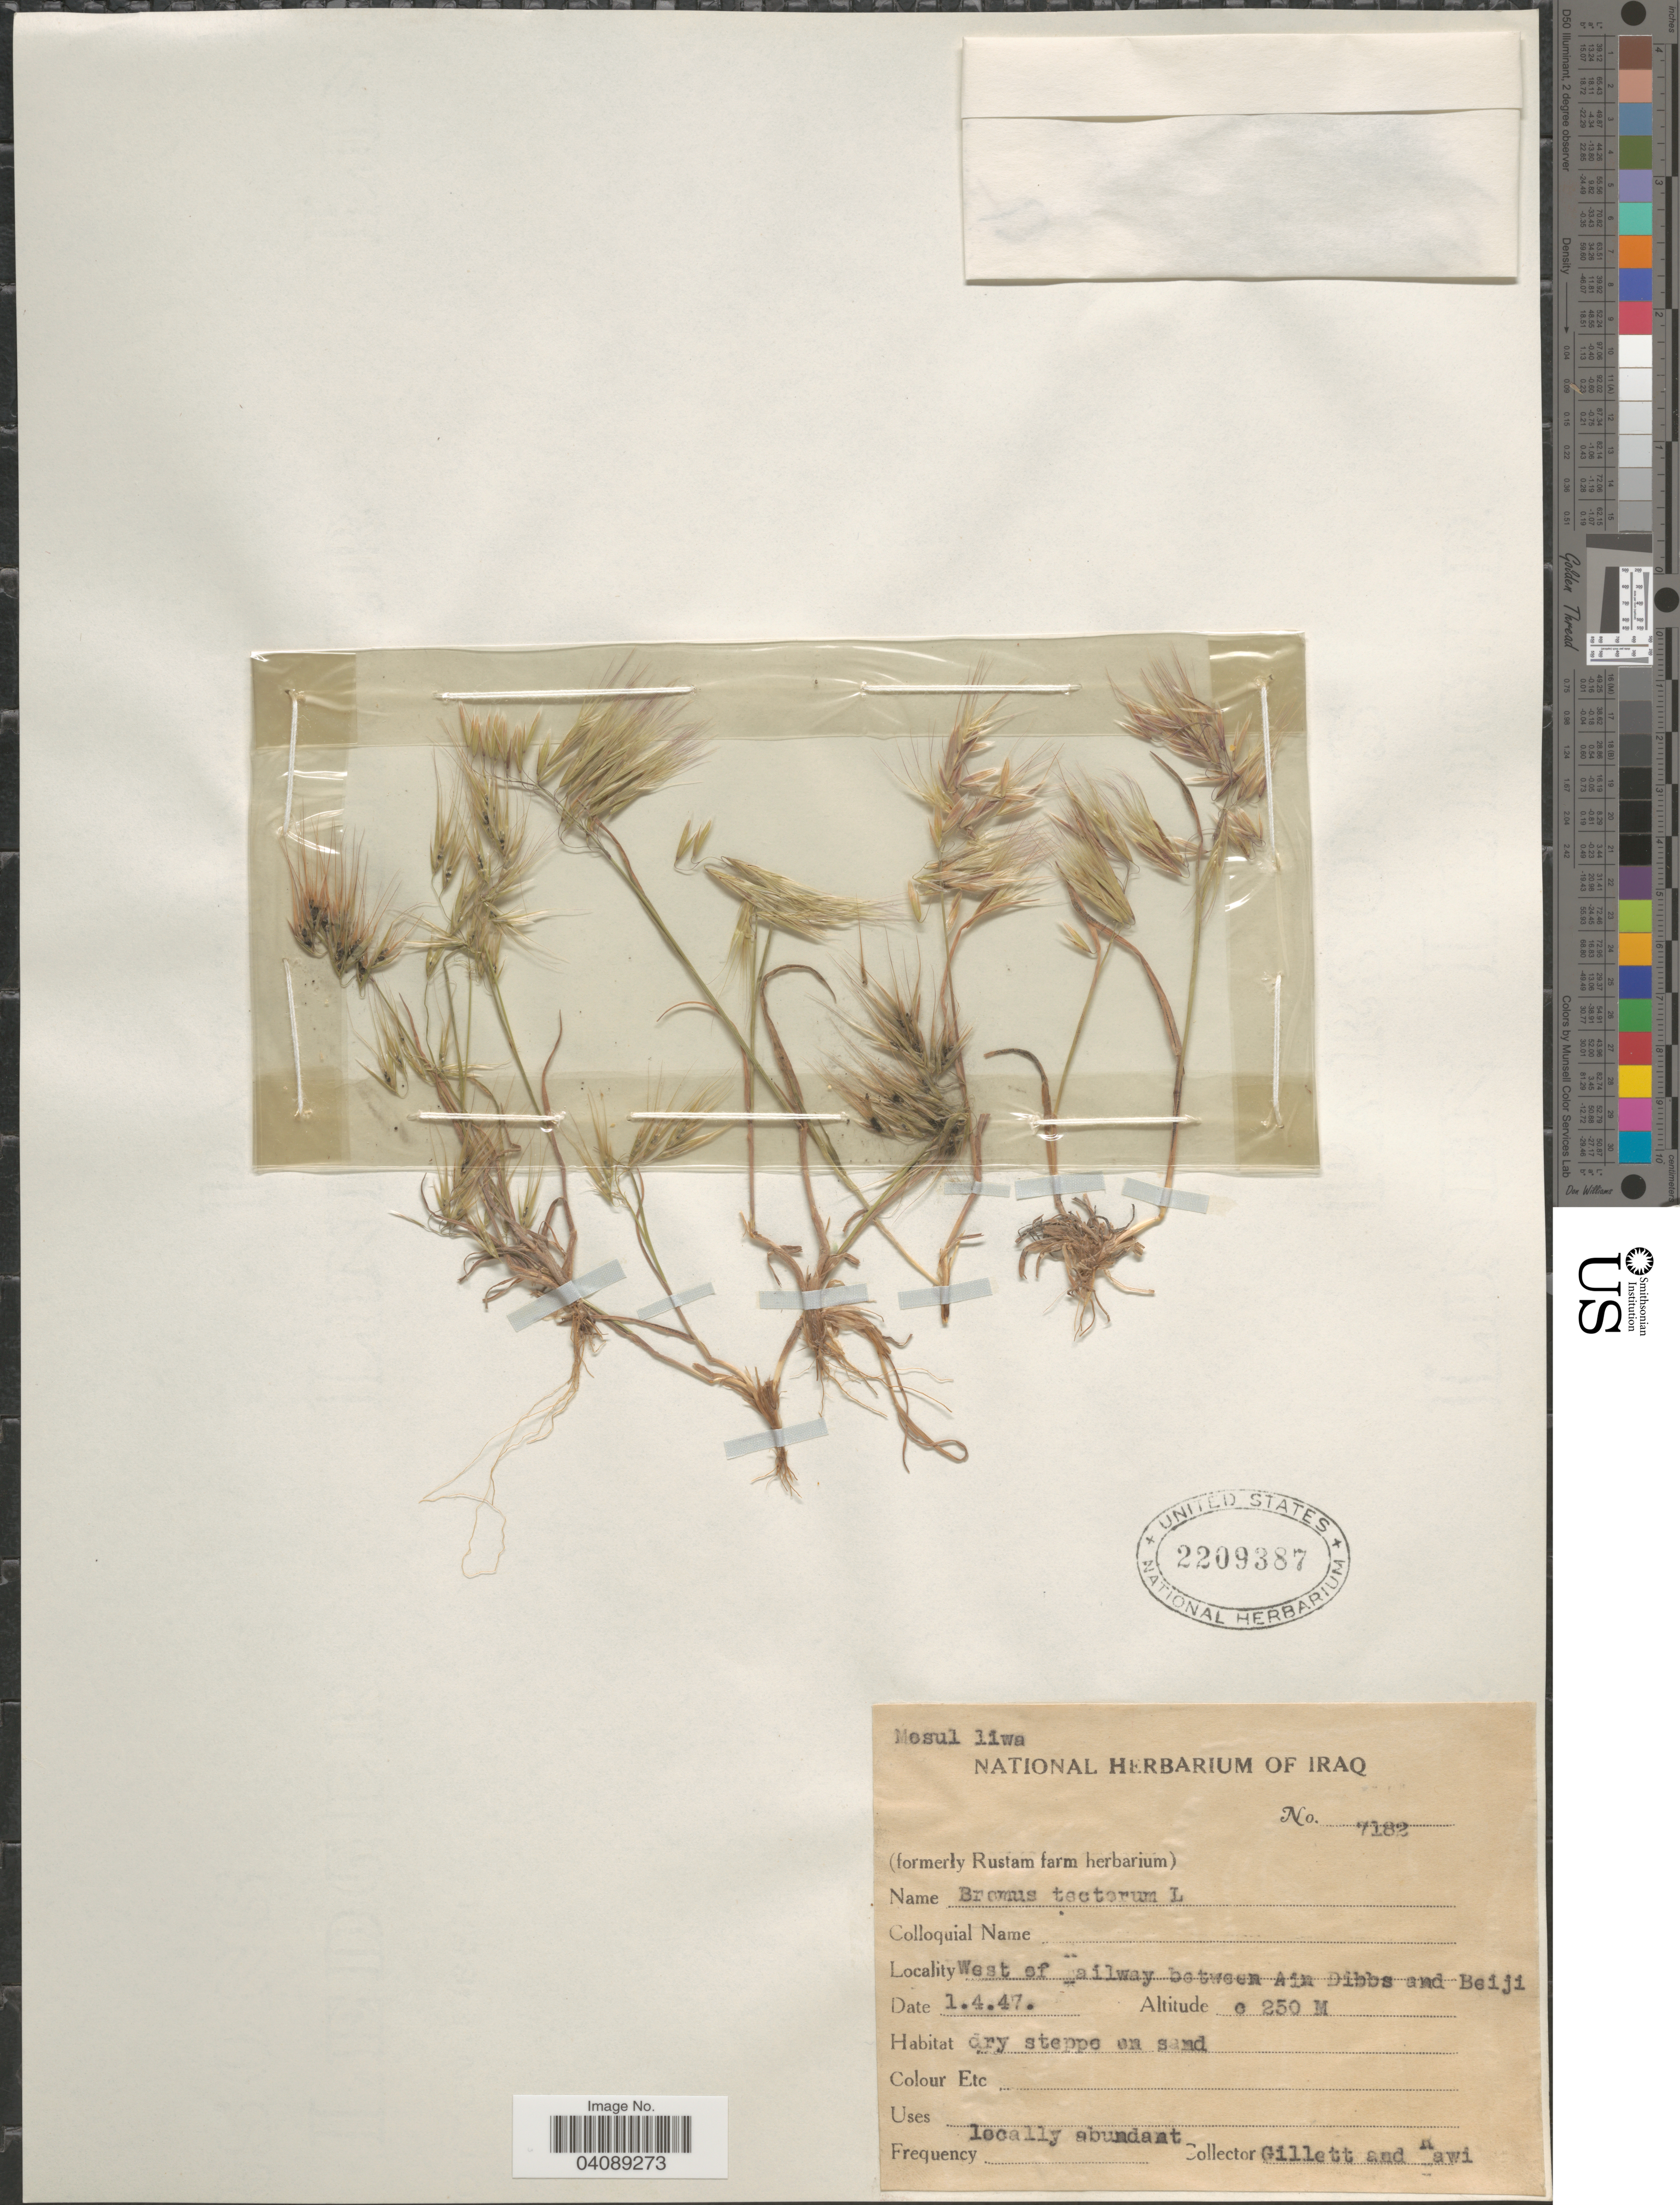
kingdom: Plantae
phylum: Tracheophyta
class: Liliopsida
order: Poales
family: Poaceae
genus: Bromus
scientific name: Bromus tectorum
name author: L.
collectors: Gillett, -- & -. Rawi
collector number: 7182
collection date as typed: Transcribed d/m/y: 1/4/47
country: Iraq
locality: Mesul liwa. West of railway between Ain Dibbs and Beiji.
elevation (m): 250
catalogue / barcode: US 2209387